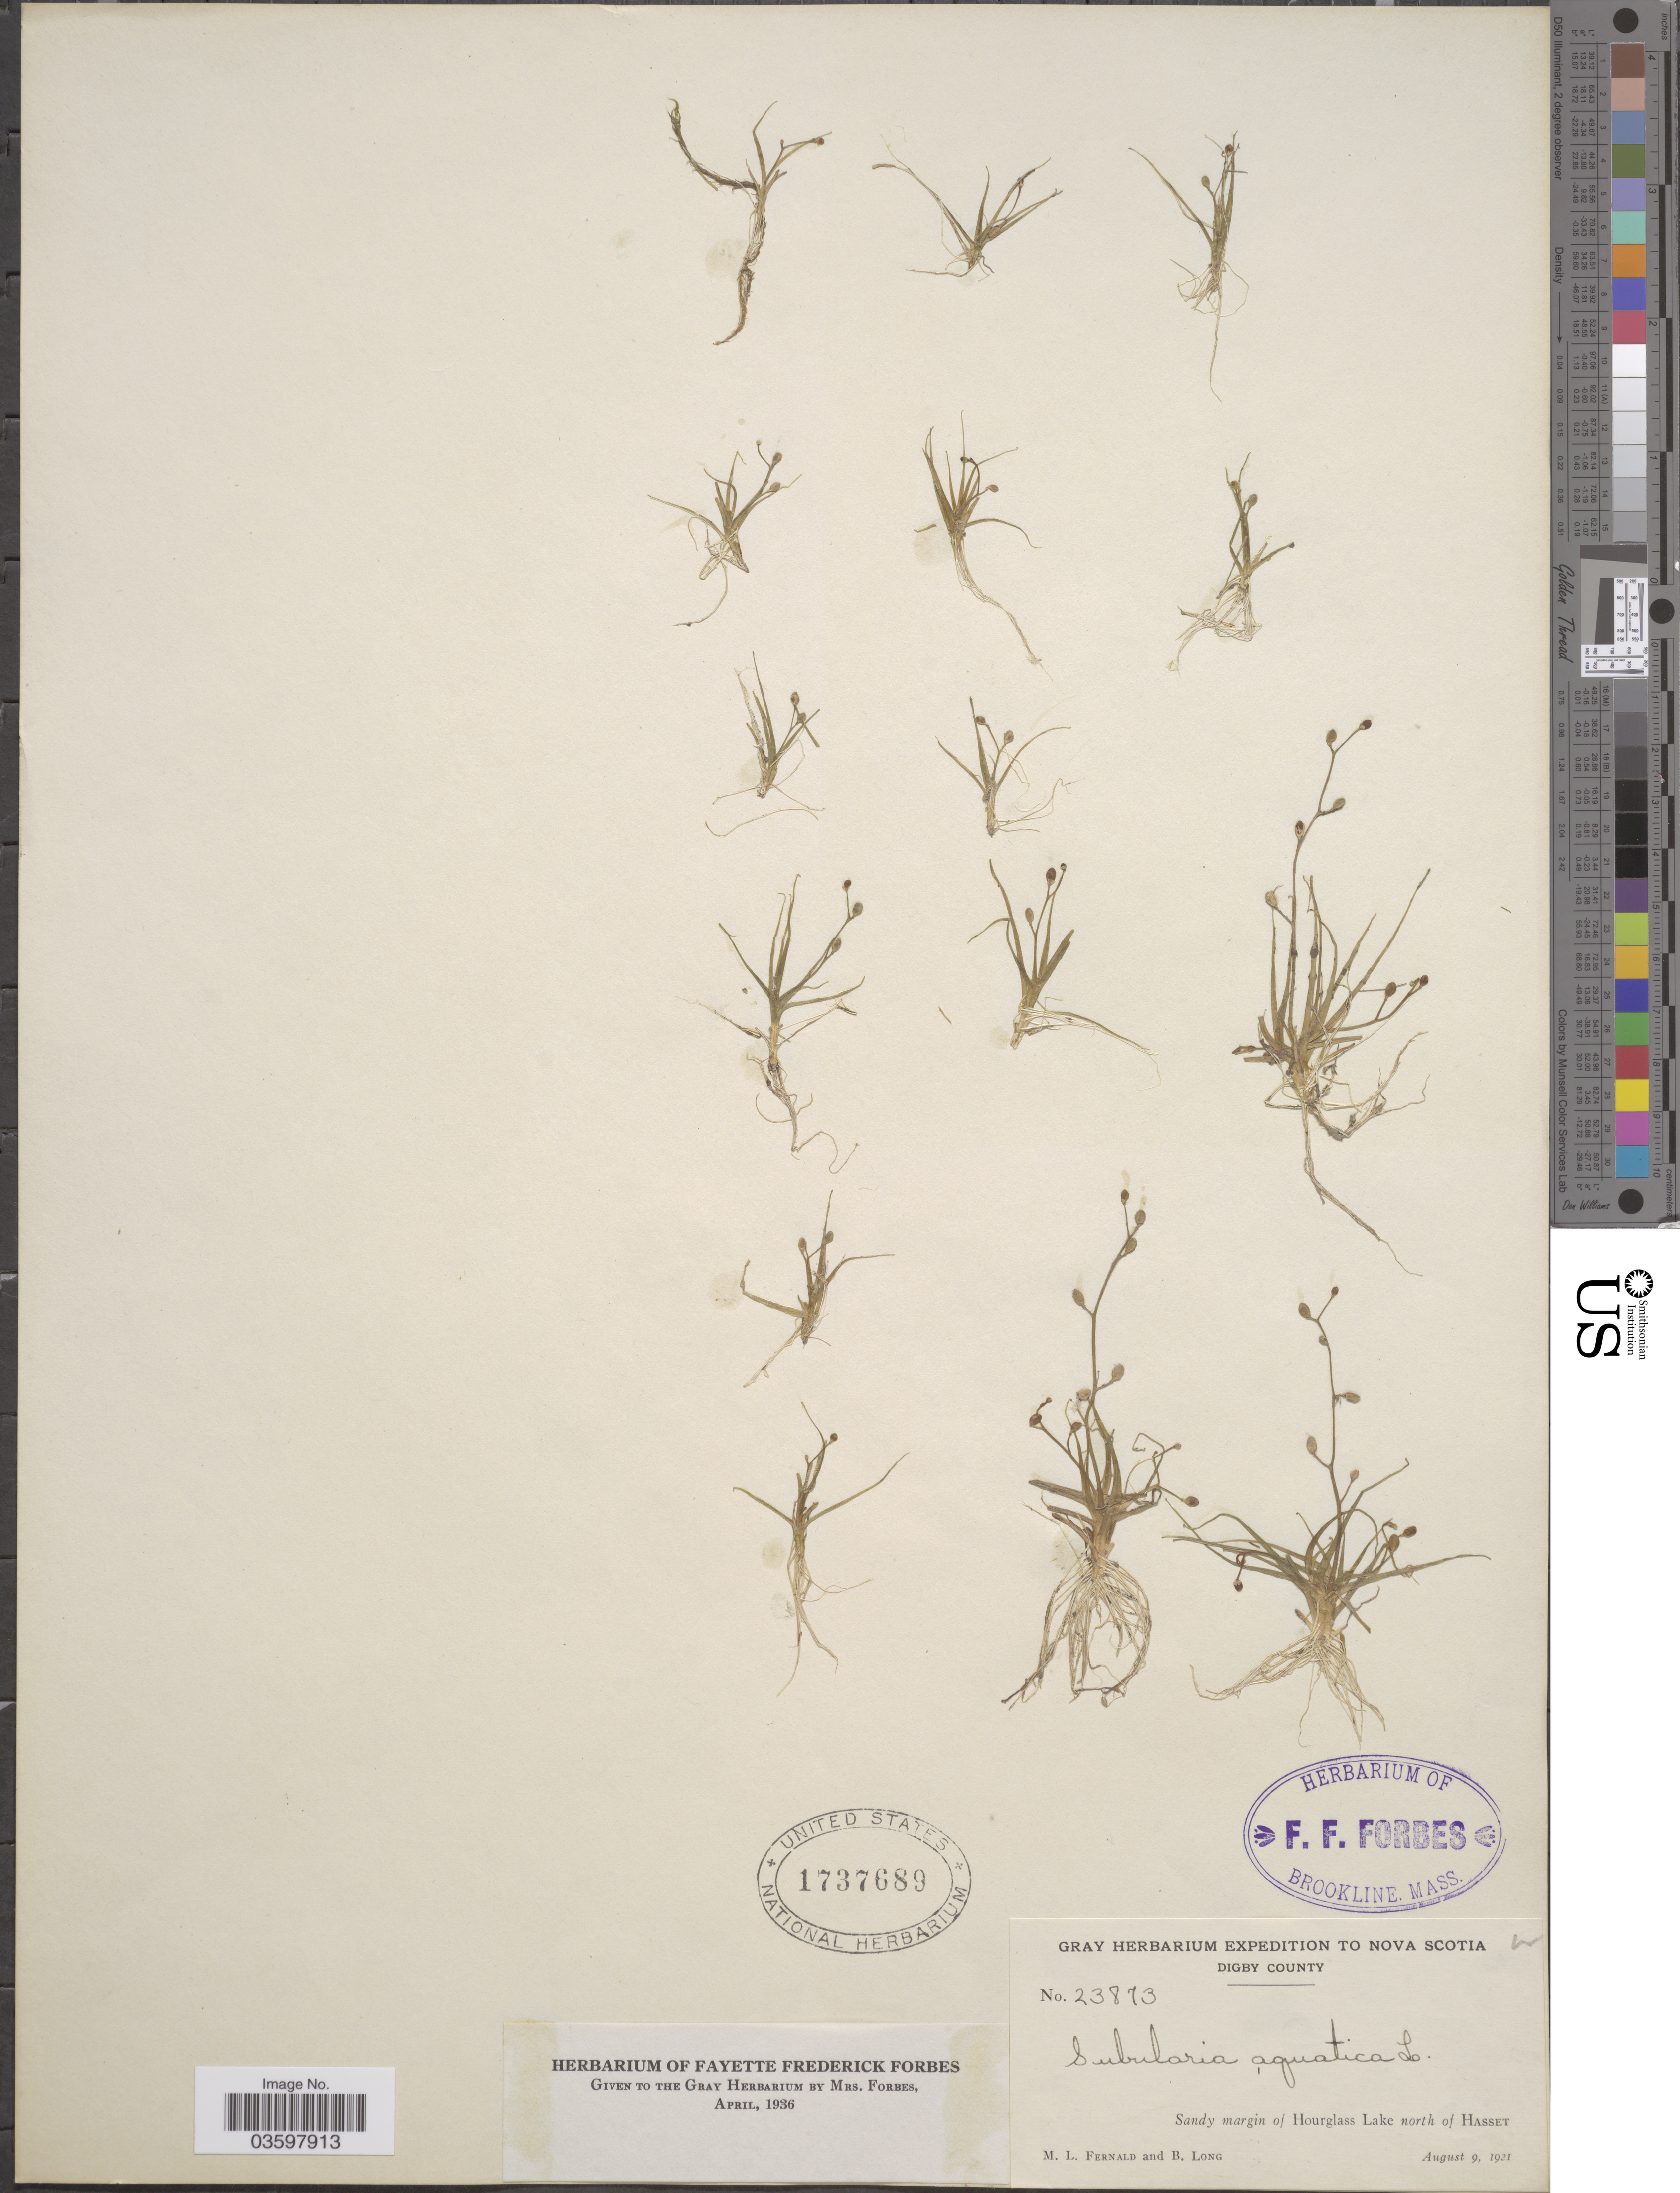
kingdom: Plantae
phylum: Tracheophyta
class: Magnoliopsida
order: Brassicales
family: Brassicaceae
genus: Subularia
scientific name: Subularia aquatica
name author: L.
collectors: M. L. Fernald & B. Long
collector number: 23873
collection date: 1921-08-09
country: Canada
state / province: Nova Scotia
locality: Digby County. Sandy margin of Hourglass Lake north of Hasset.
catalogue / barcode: US 1737689